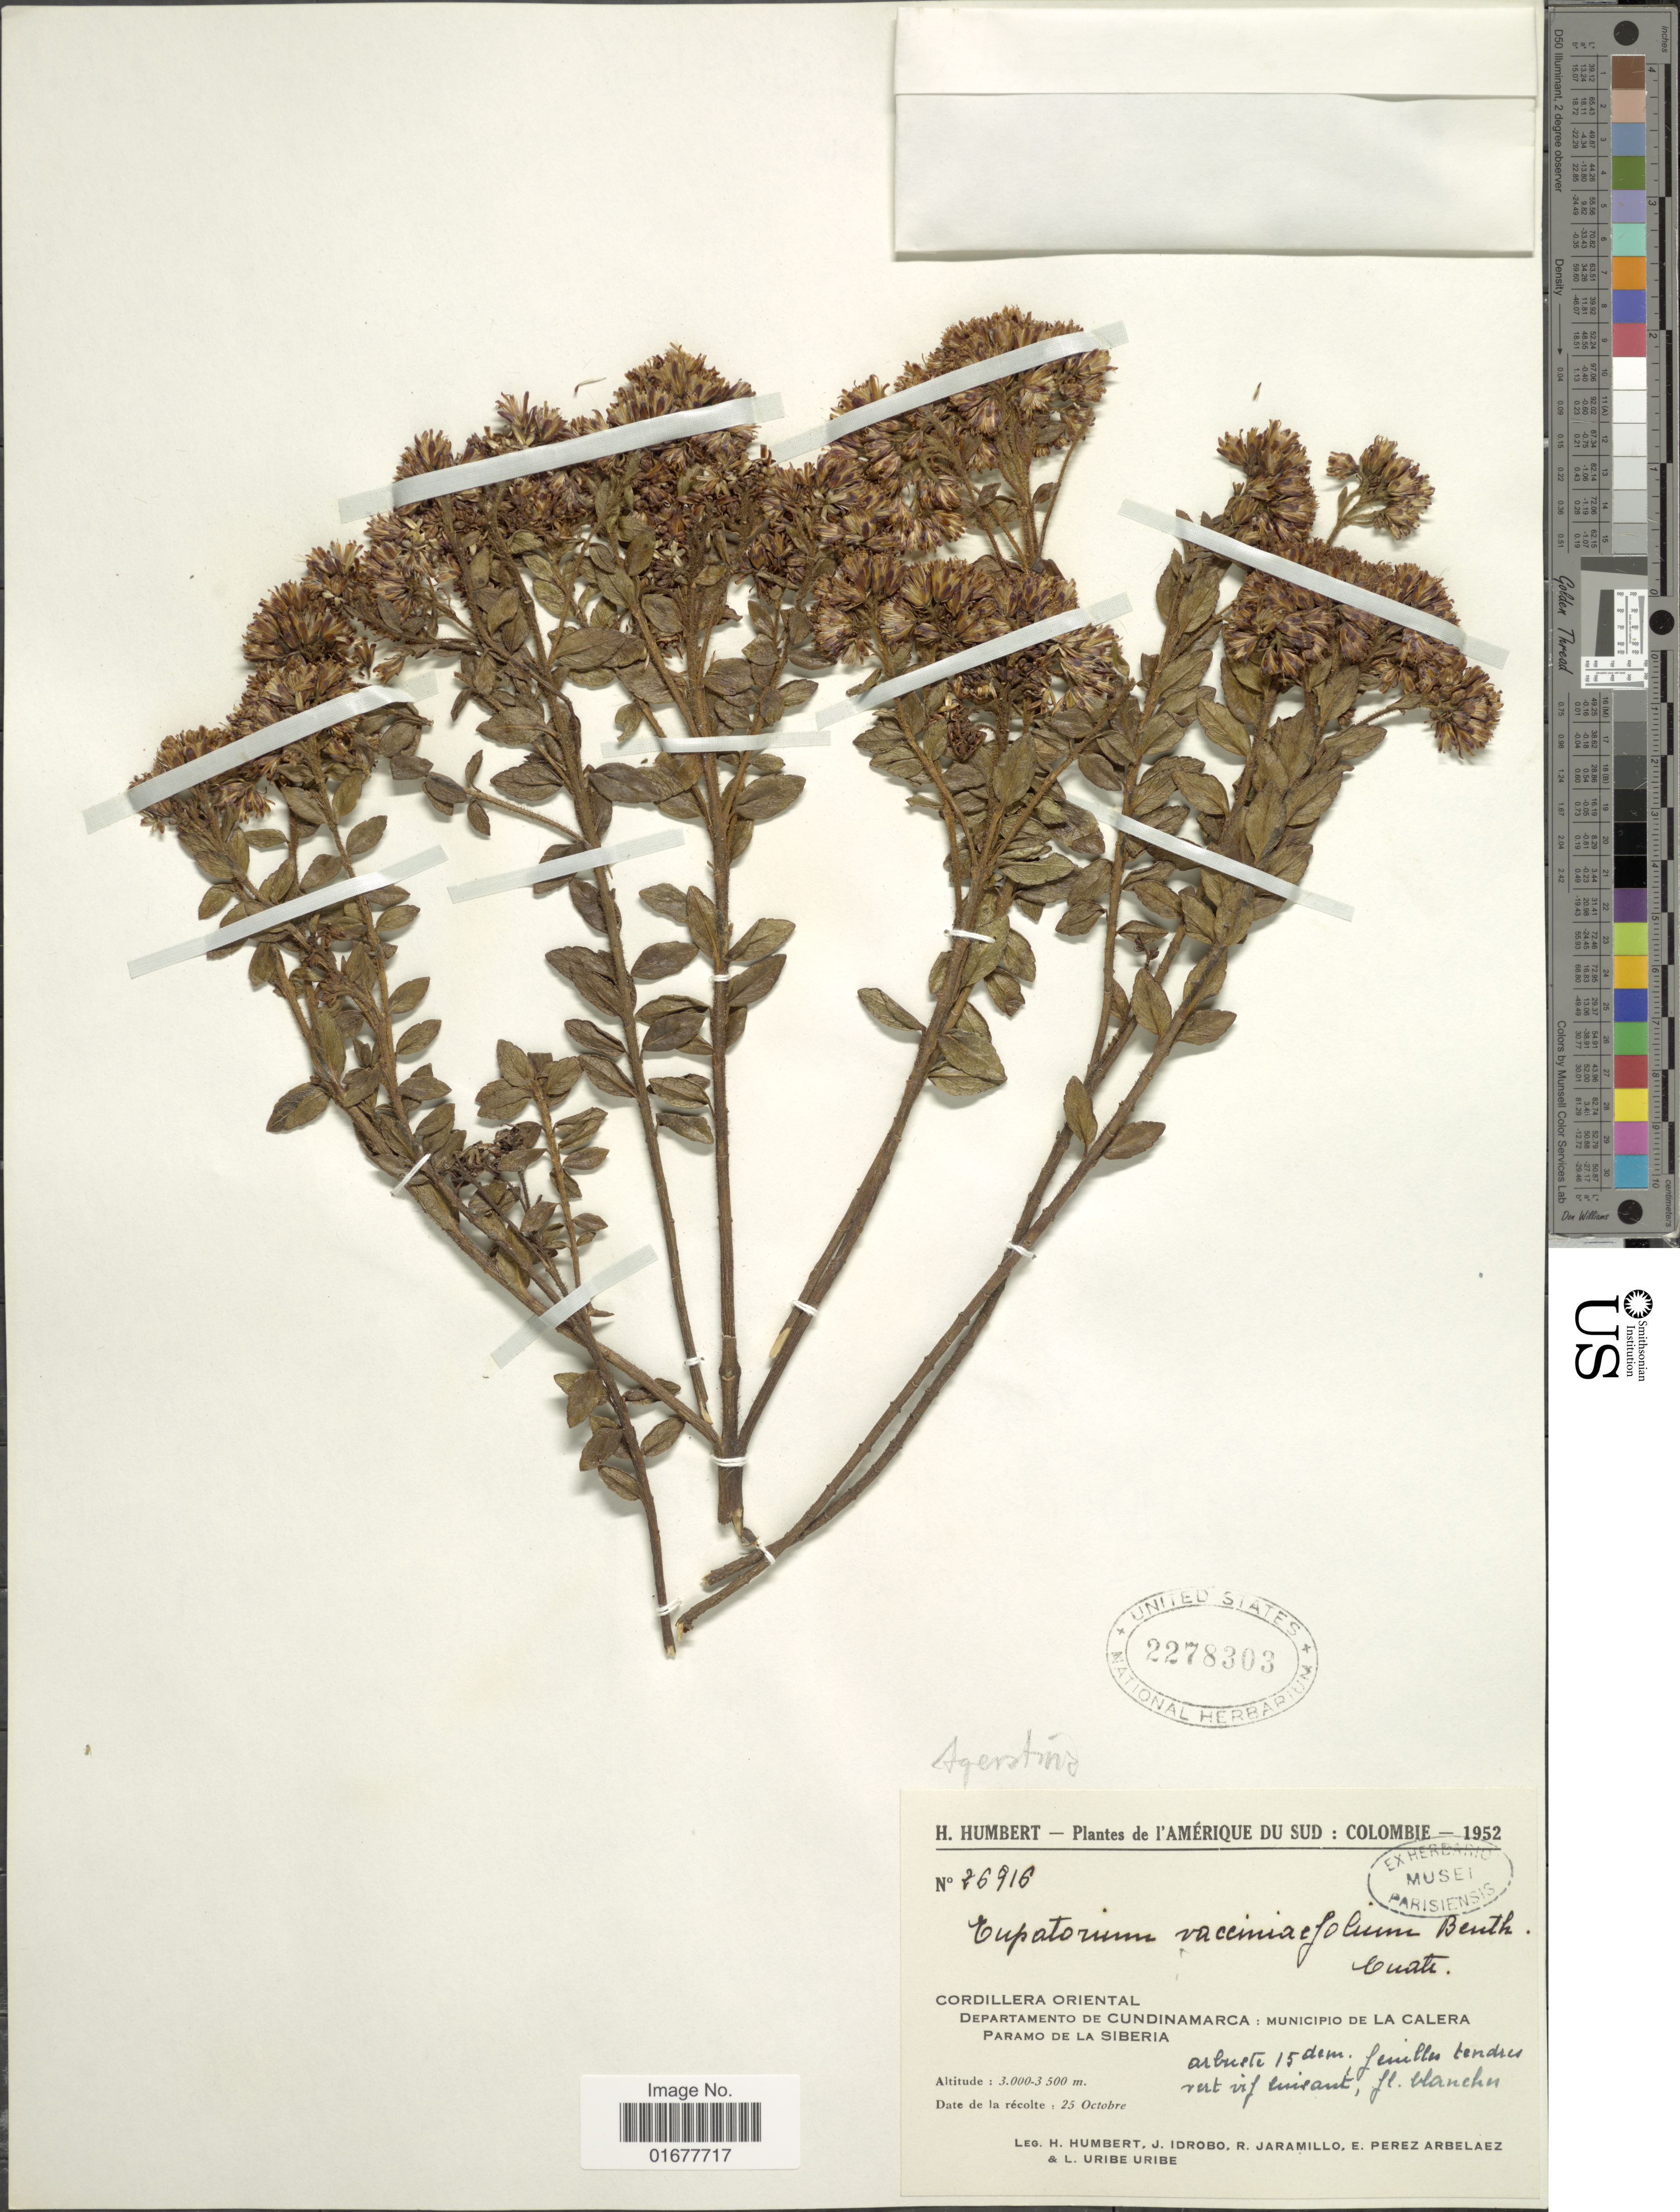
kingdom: Plantae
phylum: Tracheophyta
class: Magnoliopsida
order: Asterales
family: Asteraceae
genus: Ageratina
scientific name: Ageratina vacciniaefolia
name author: (Benth.) R.M. King & H. Rob.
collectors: H. Humbert, J. M. Idrobo, R. Jaramillo M., E. Pérez Arbeláez & L. Uribe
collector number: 26916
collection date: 1952-10-25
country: Colombia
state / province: Cundinamarca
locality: Cordillera Oriental, Municipio de La Calera, Paramo de La Siberia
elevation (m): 3000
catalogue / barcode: US 2278303